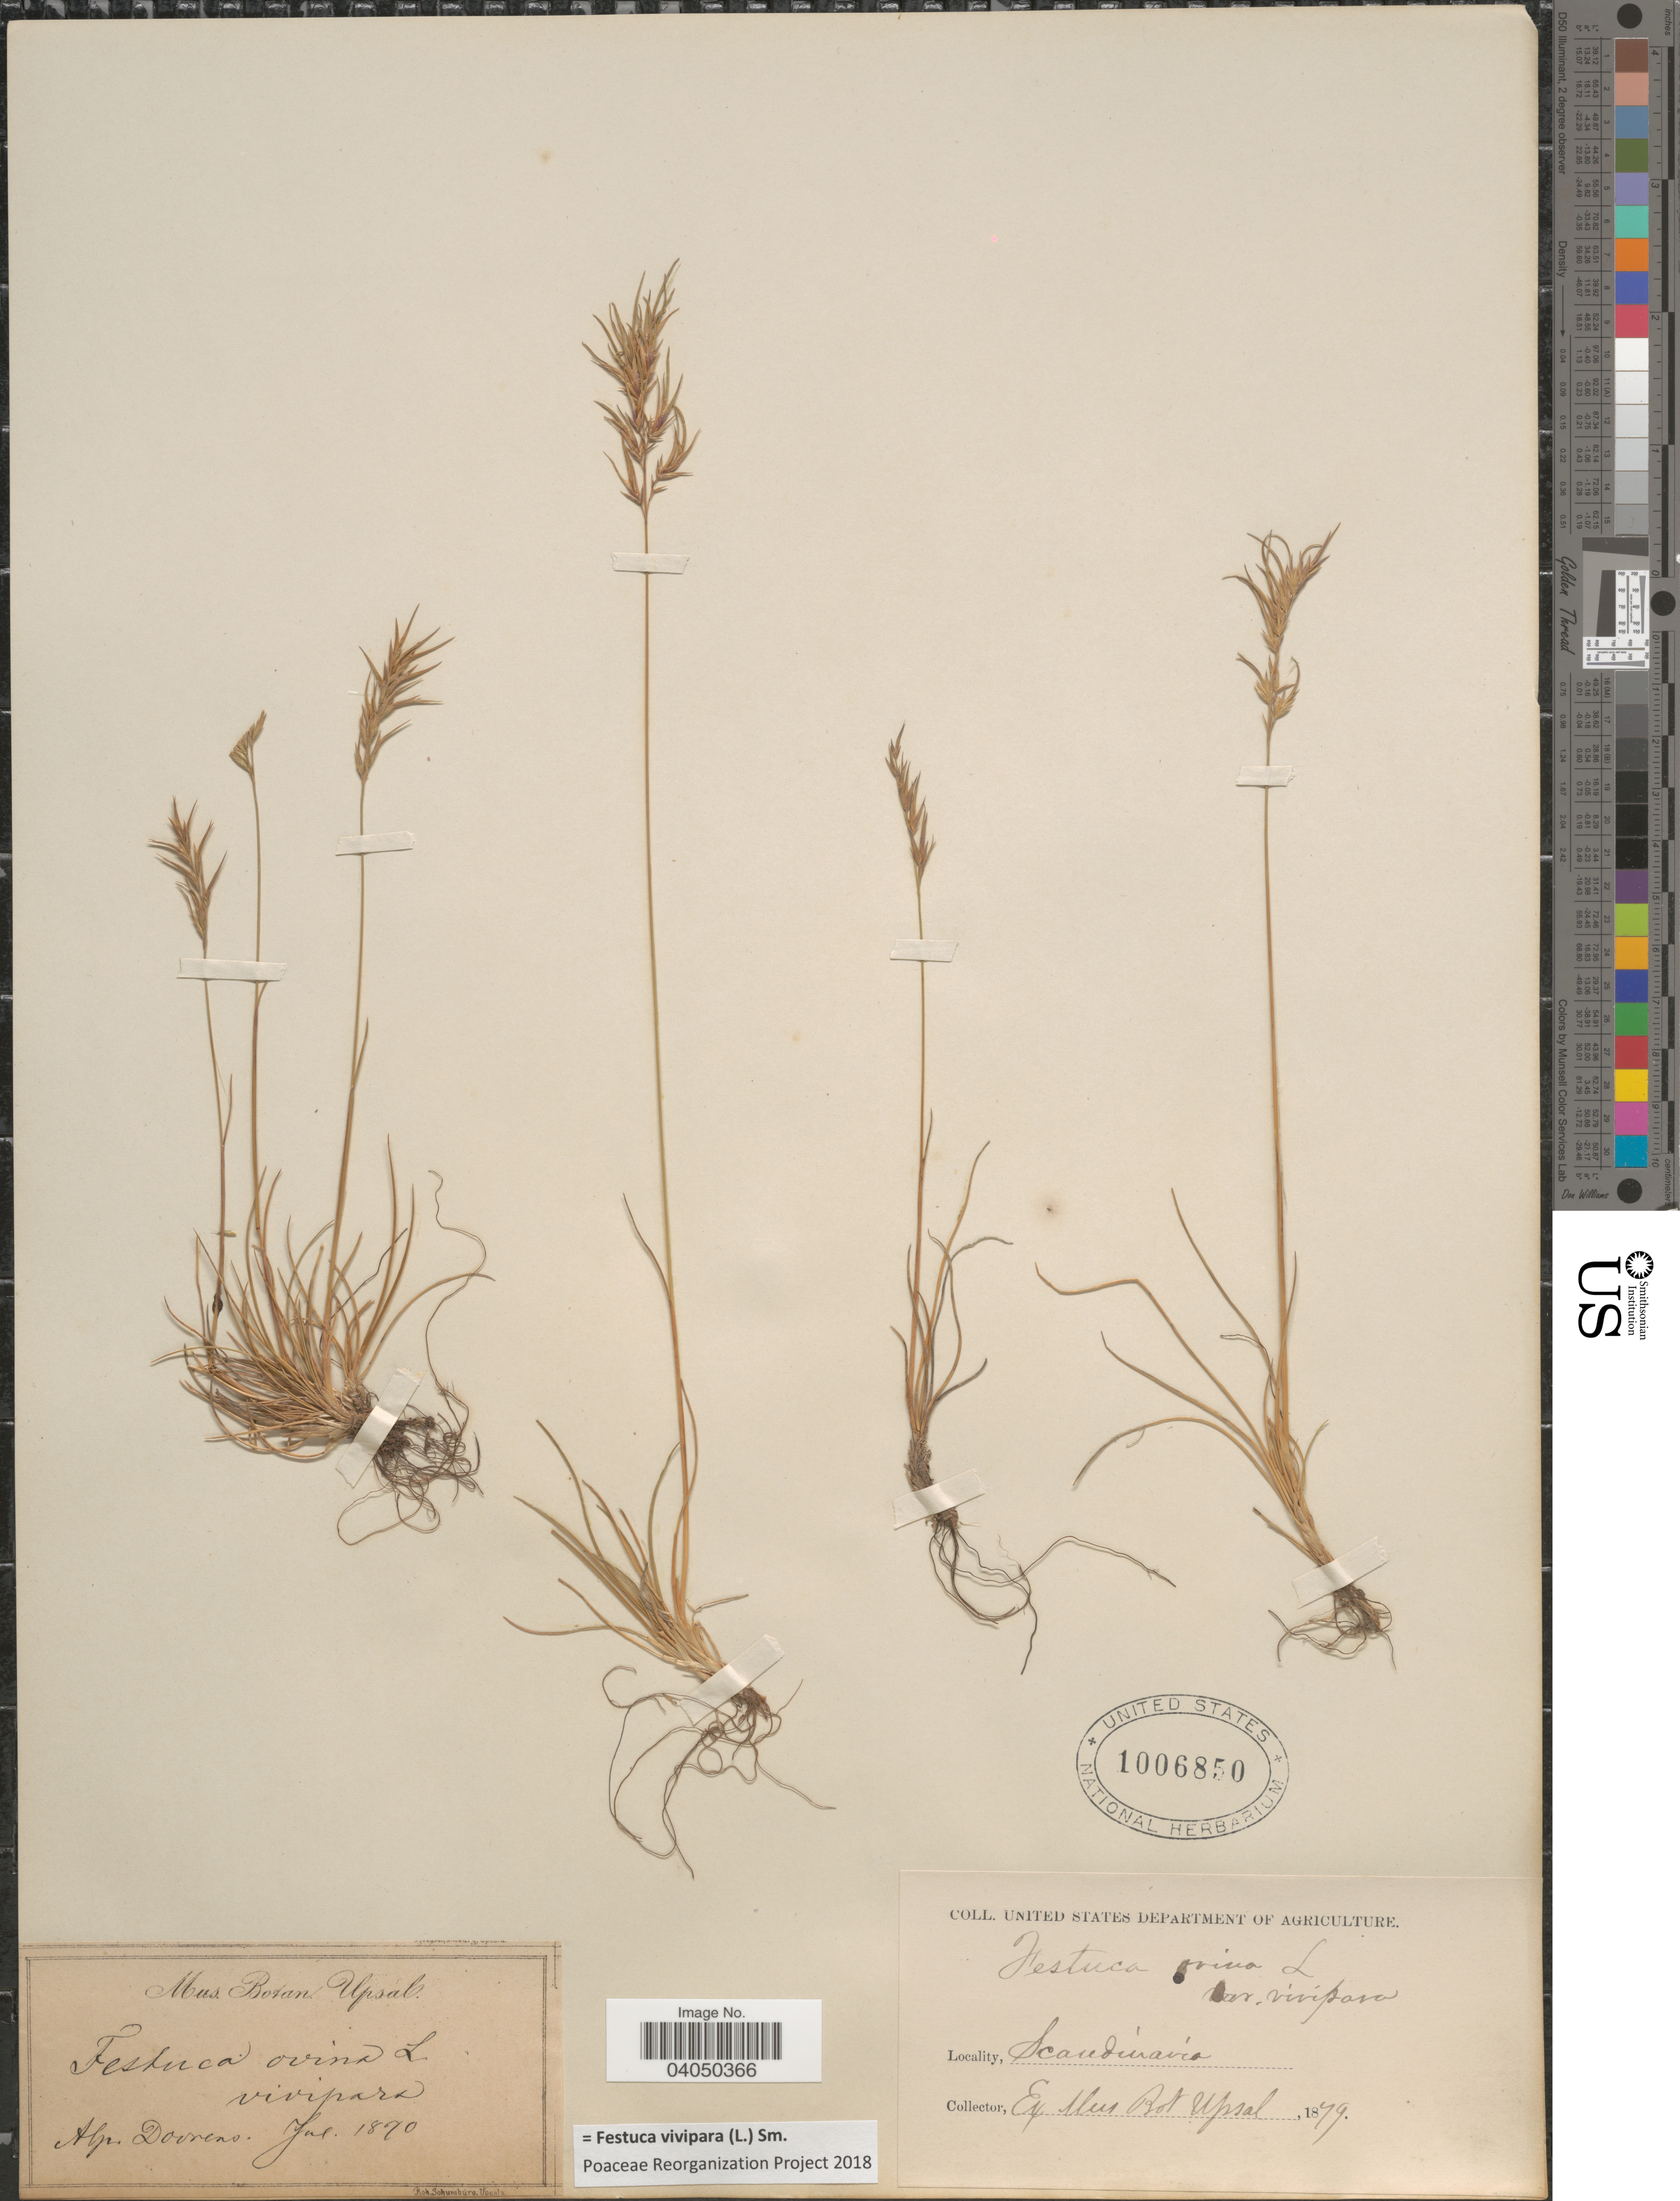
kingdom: Plantae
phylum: Tracheophyta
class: Liliopsida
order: Poales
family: Poaceae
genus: Festuca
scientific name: Festuca vivipara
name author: (L.) Sm.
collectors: ex herb. Mus. Botan. Upsal.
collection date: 1870-07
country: Norway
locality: Alp. Dovrens.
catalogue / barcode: US 1006850